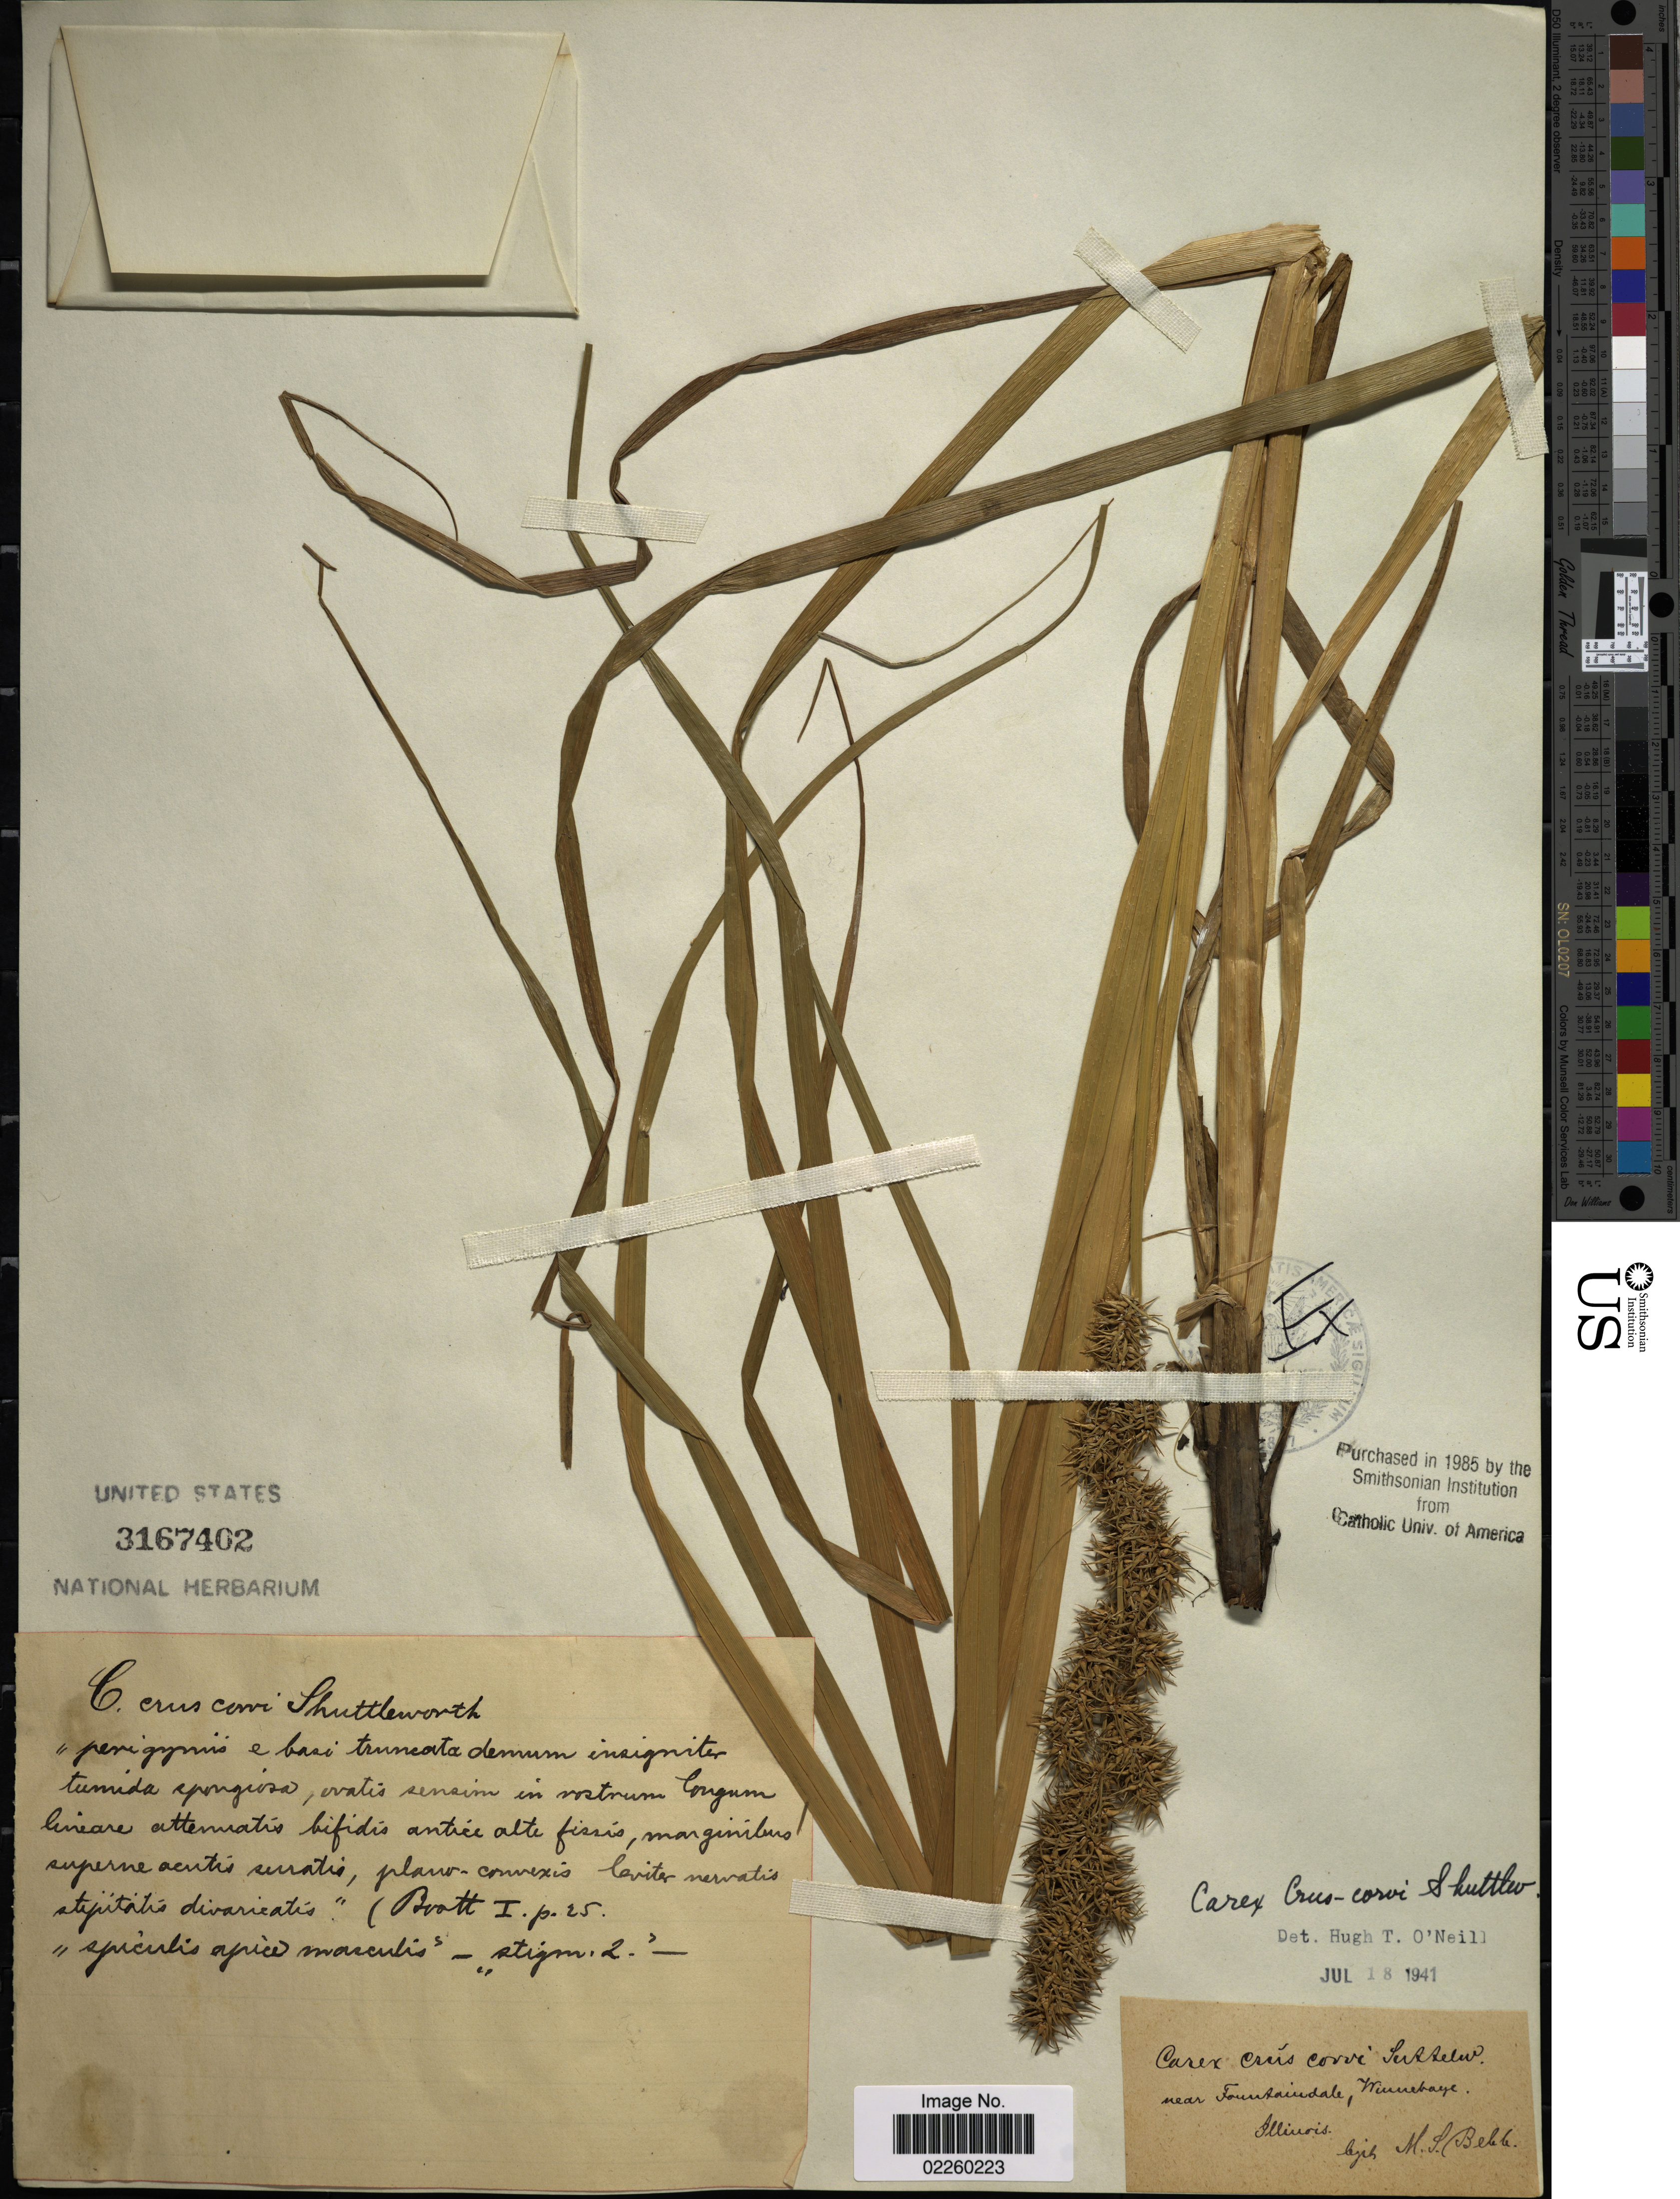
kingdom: Plantae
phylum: Tracheophyta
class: Liliopsida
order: Poales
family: Cyperaceae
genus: Carex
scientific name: Carex crus-corvi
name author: Shuttlew. ex Kunze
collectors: M. Bebb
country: United States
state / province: Illinois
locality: Near Fountaindale, Winnebago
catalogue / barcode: US 3167402